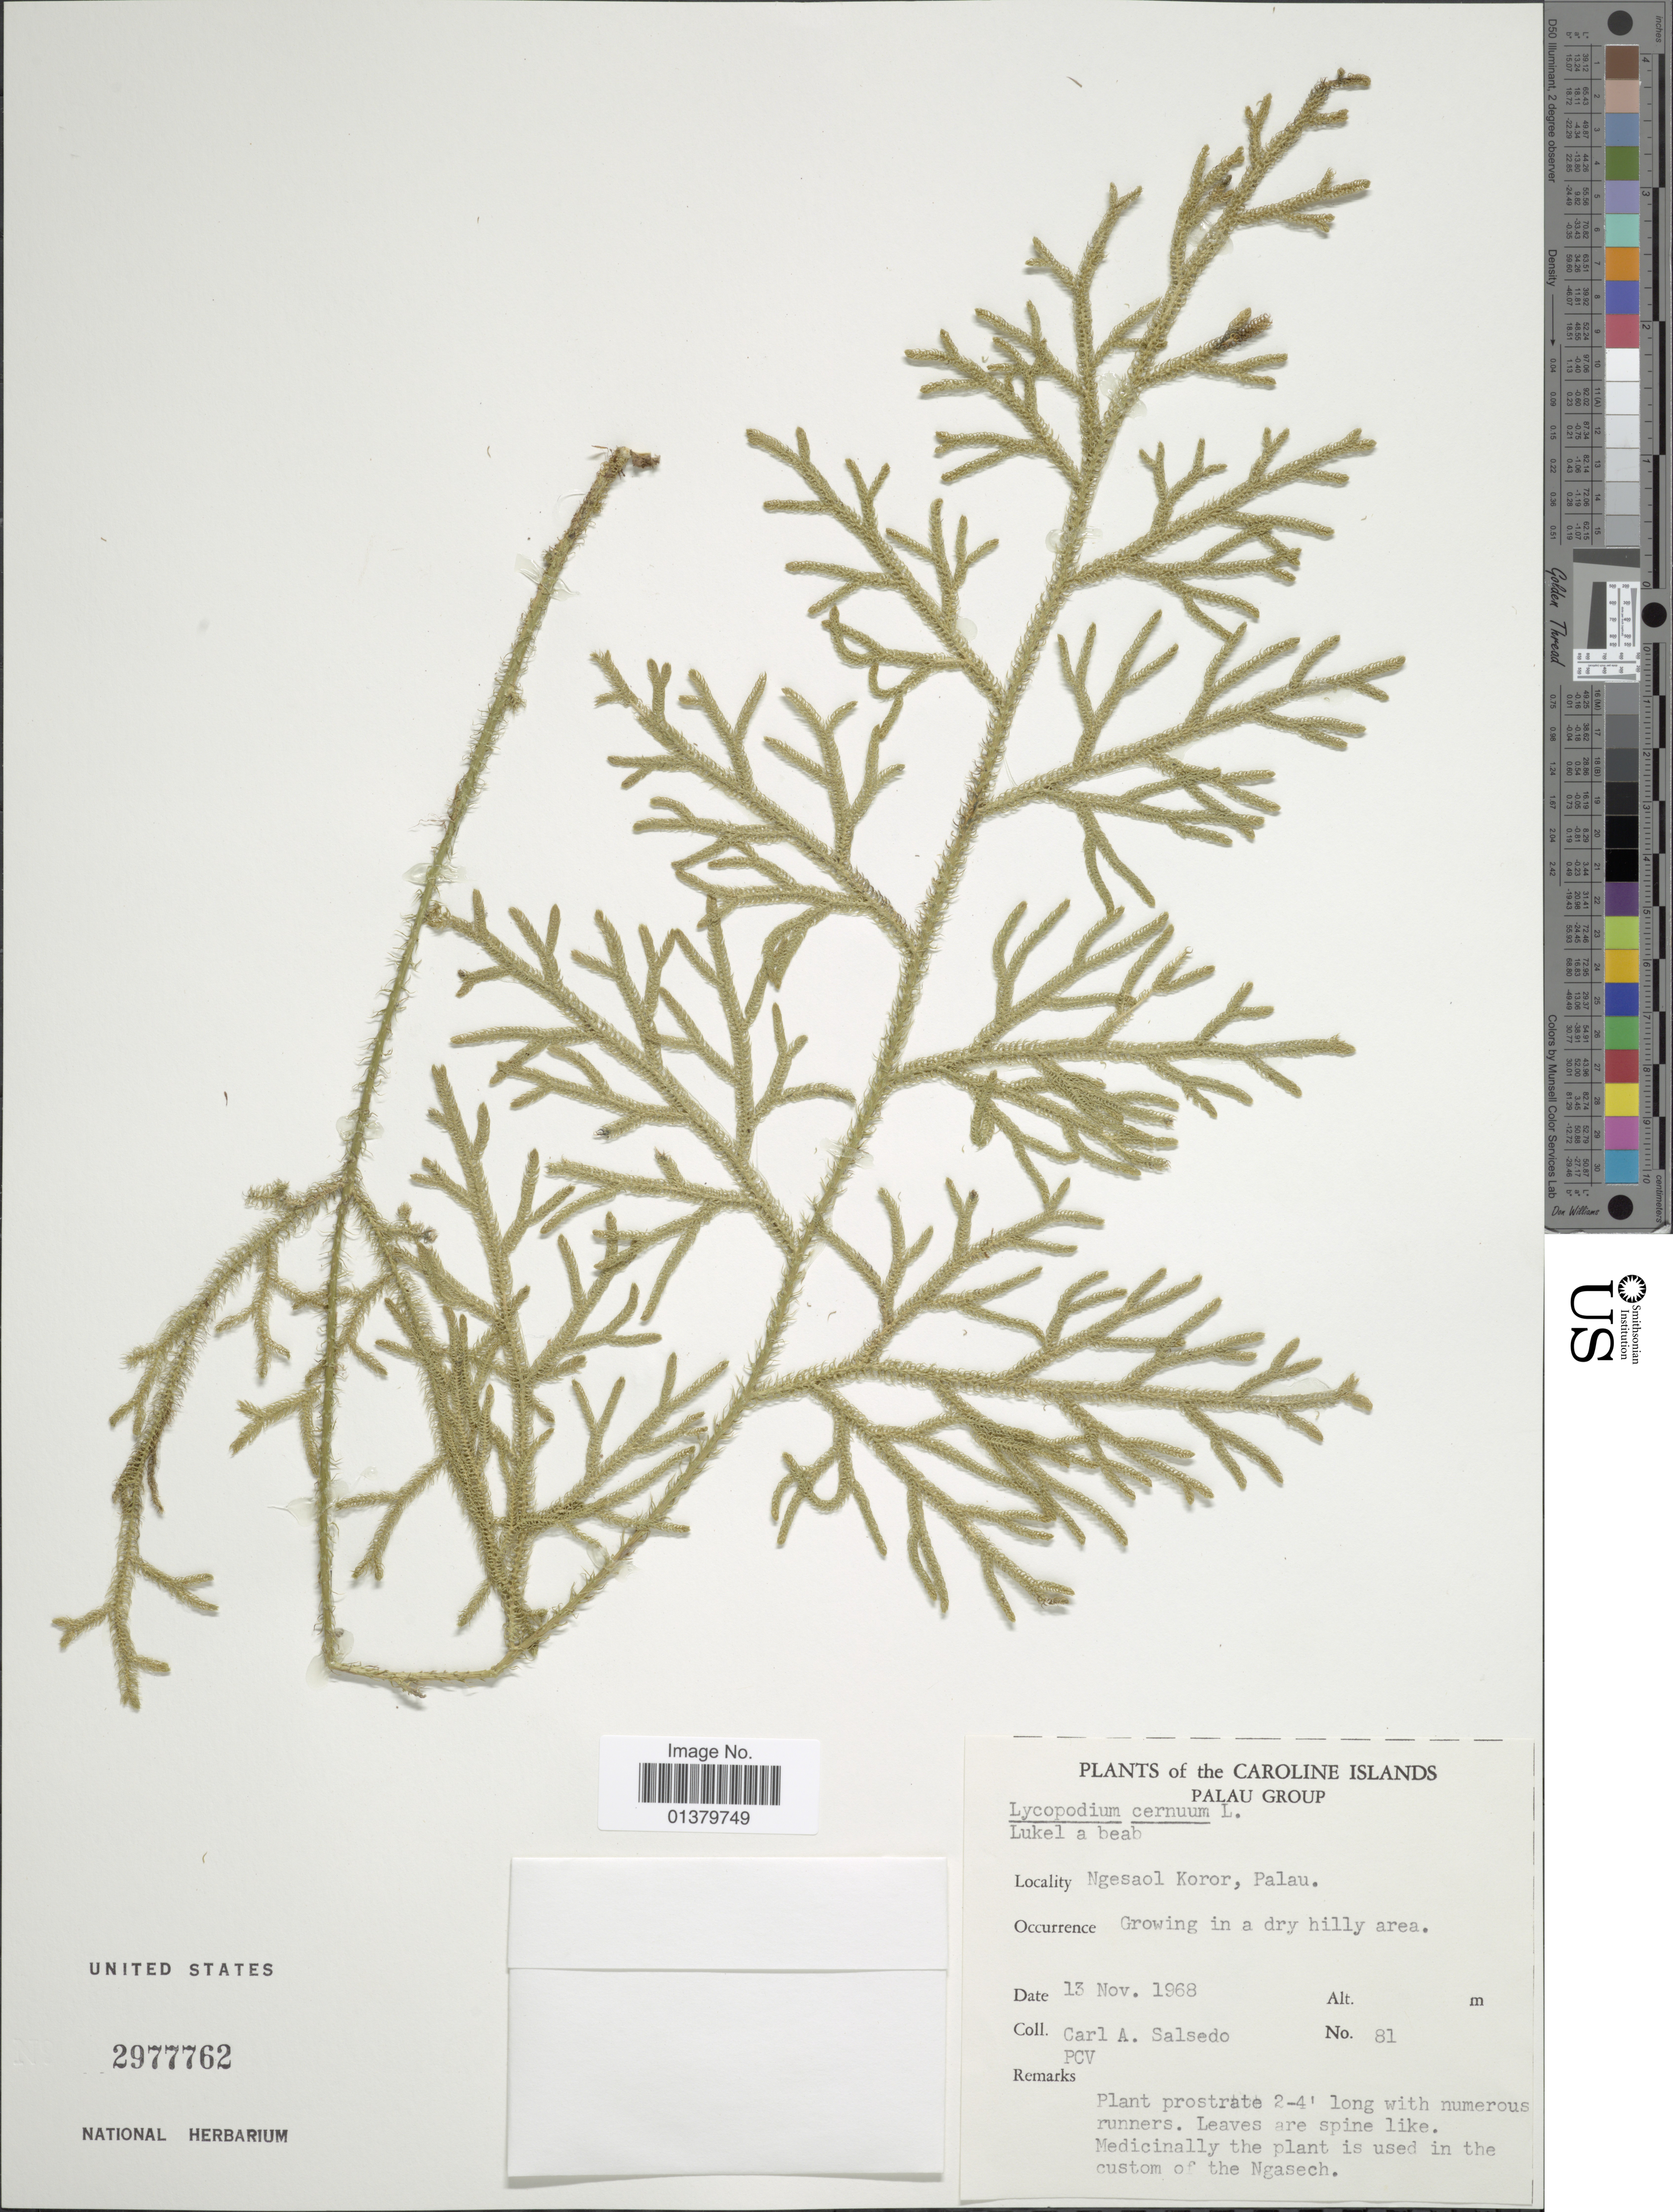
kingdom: Plantae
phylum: Tracheophyta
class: Lycopodiopsida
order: Lycopodiales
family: Lycopodiaceae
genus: Palhinhaea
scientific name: Palhinhaea cernua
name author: (L.) Vasc. & Franco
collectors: C.A. Salsedo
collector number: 81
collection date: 1968-11-13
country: Palau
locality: Palau Group, Ngesaol Koror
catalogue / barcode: US 2977762